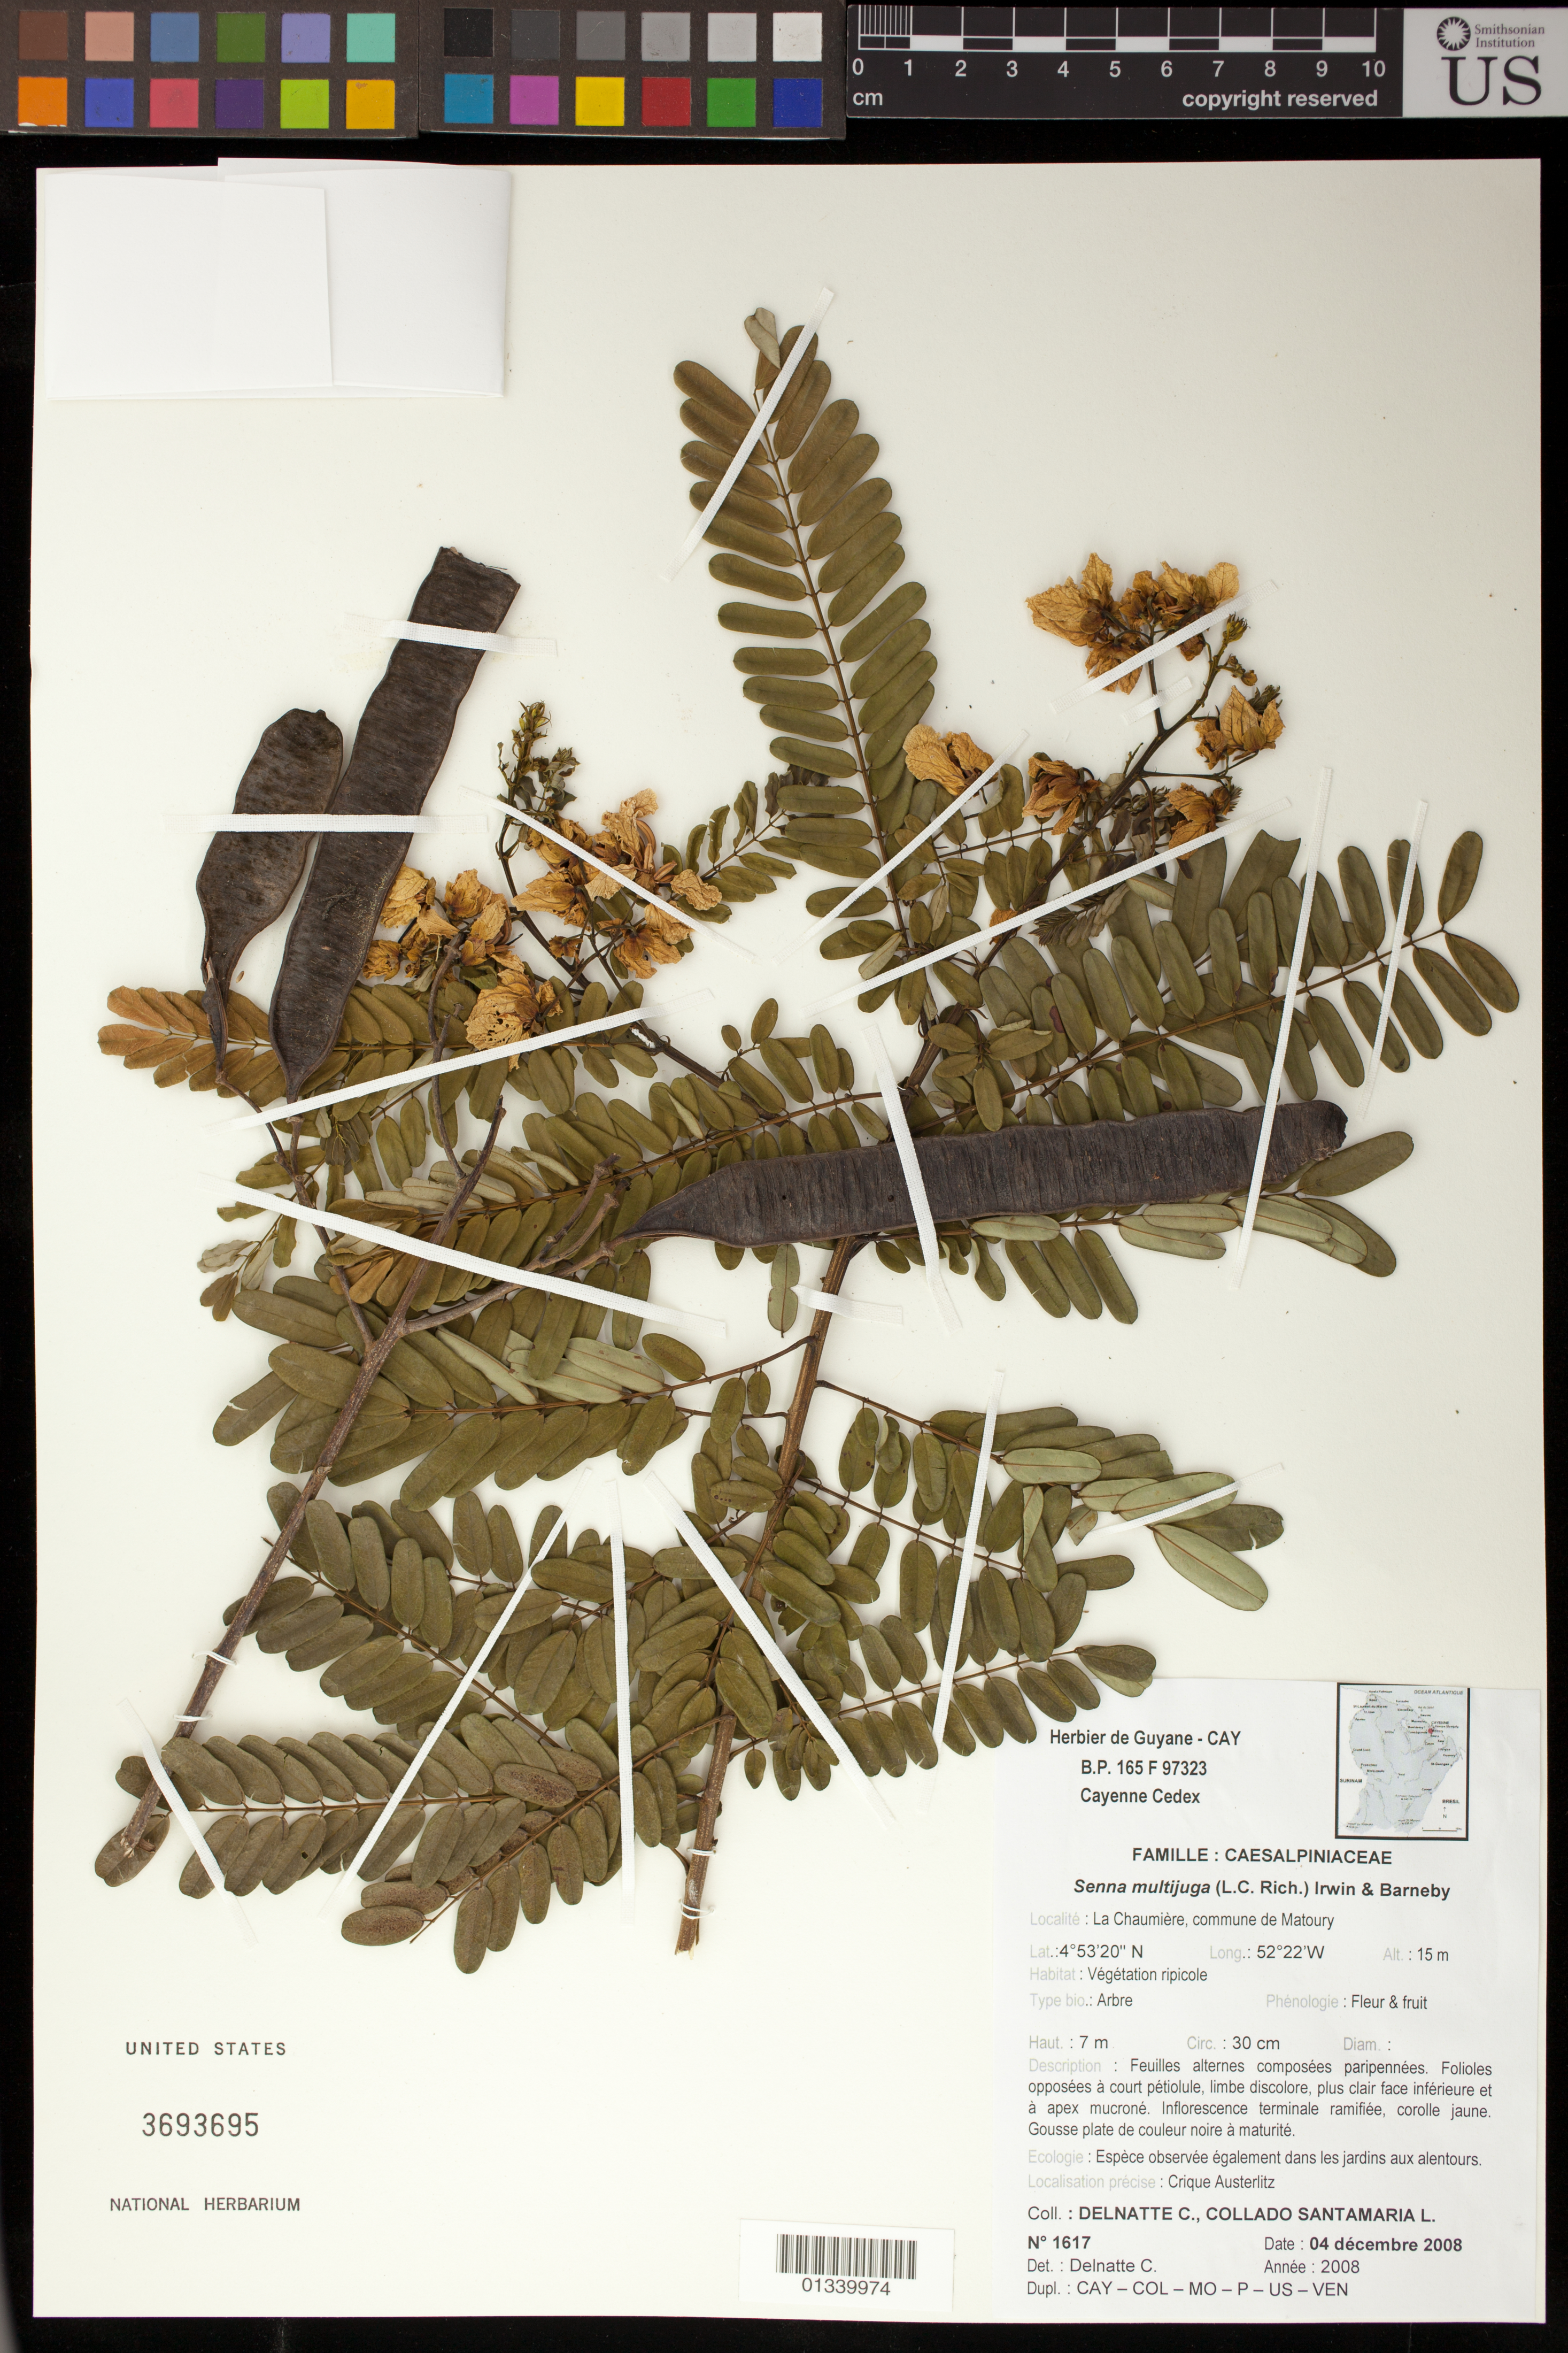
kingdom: Plantae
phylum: Tracheophyta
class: Magnoliopsida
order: Fabales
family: Fabaceae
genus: Senna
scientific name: Senna multijuga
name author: (Rich.) H.S. Irwin & Barneby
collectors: C. Delnatte & L. Collado Santamaria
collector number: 1617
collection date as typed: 4 December 2008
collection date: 2008-12-04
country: French Guiana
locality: La Chaumiere, commune de Matoury; Crique Austerlitz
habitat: Vegetation ripicole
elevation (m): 15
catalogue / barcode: US 3693695